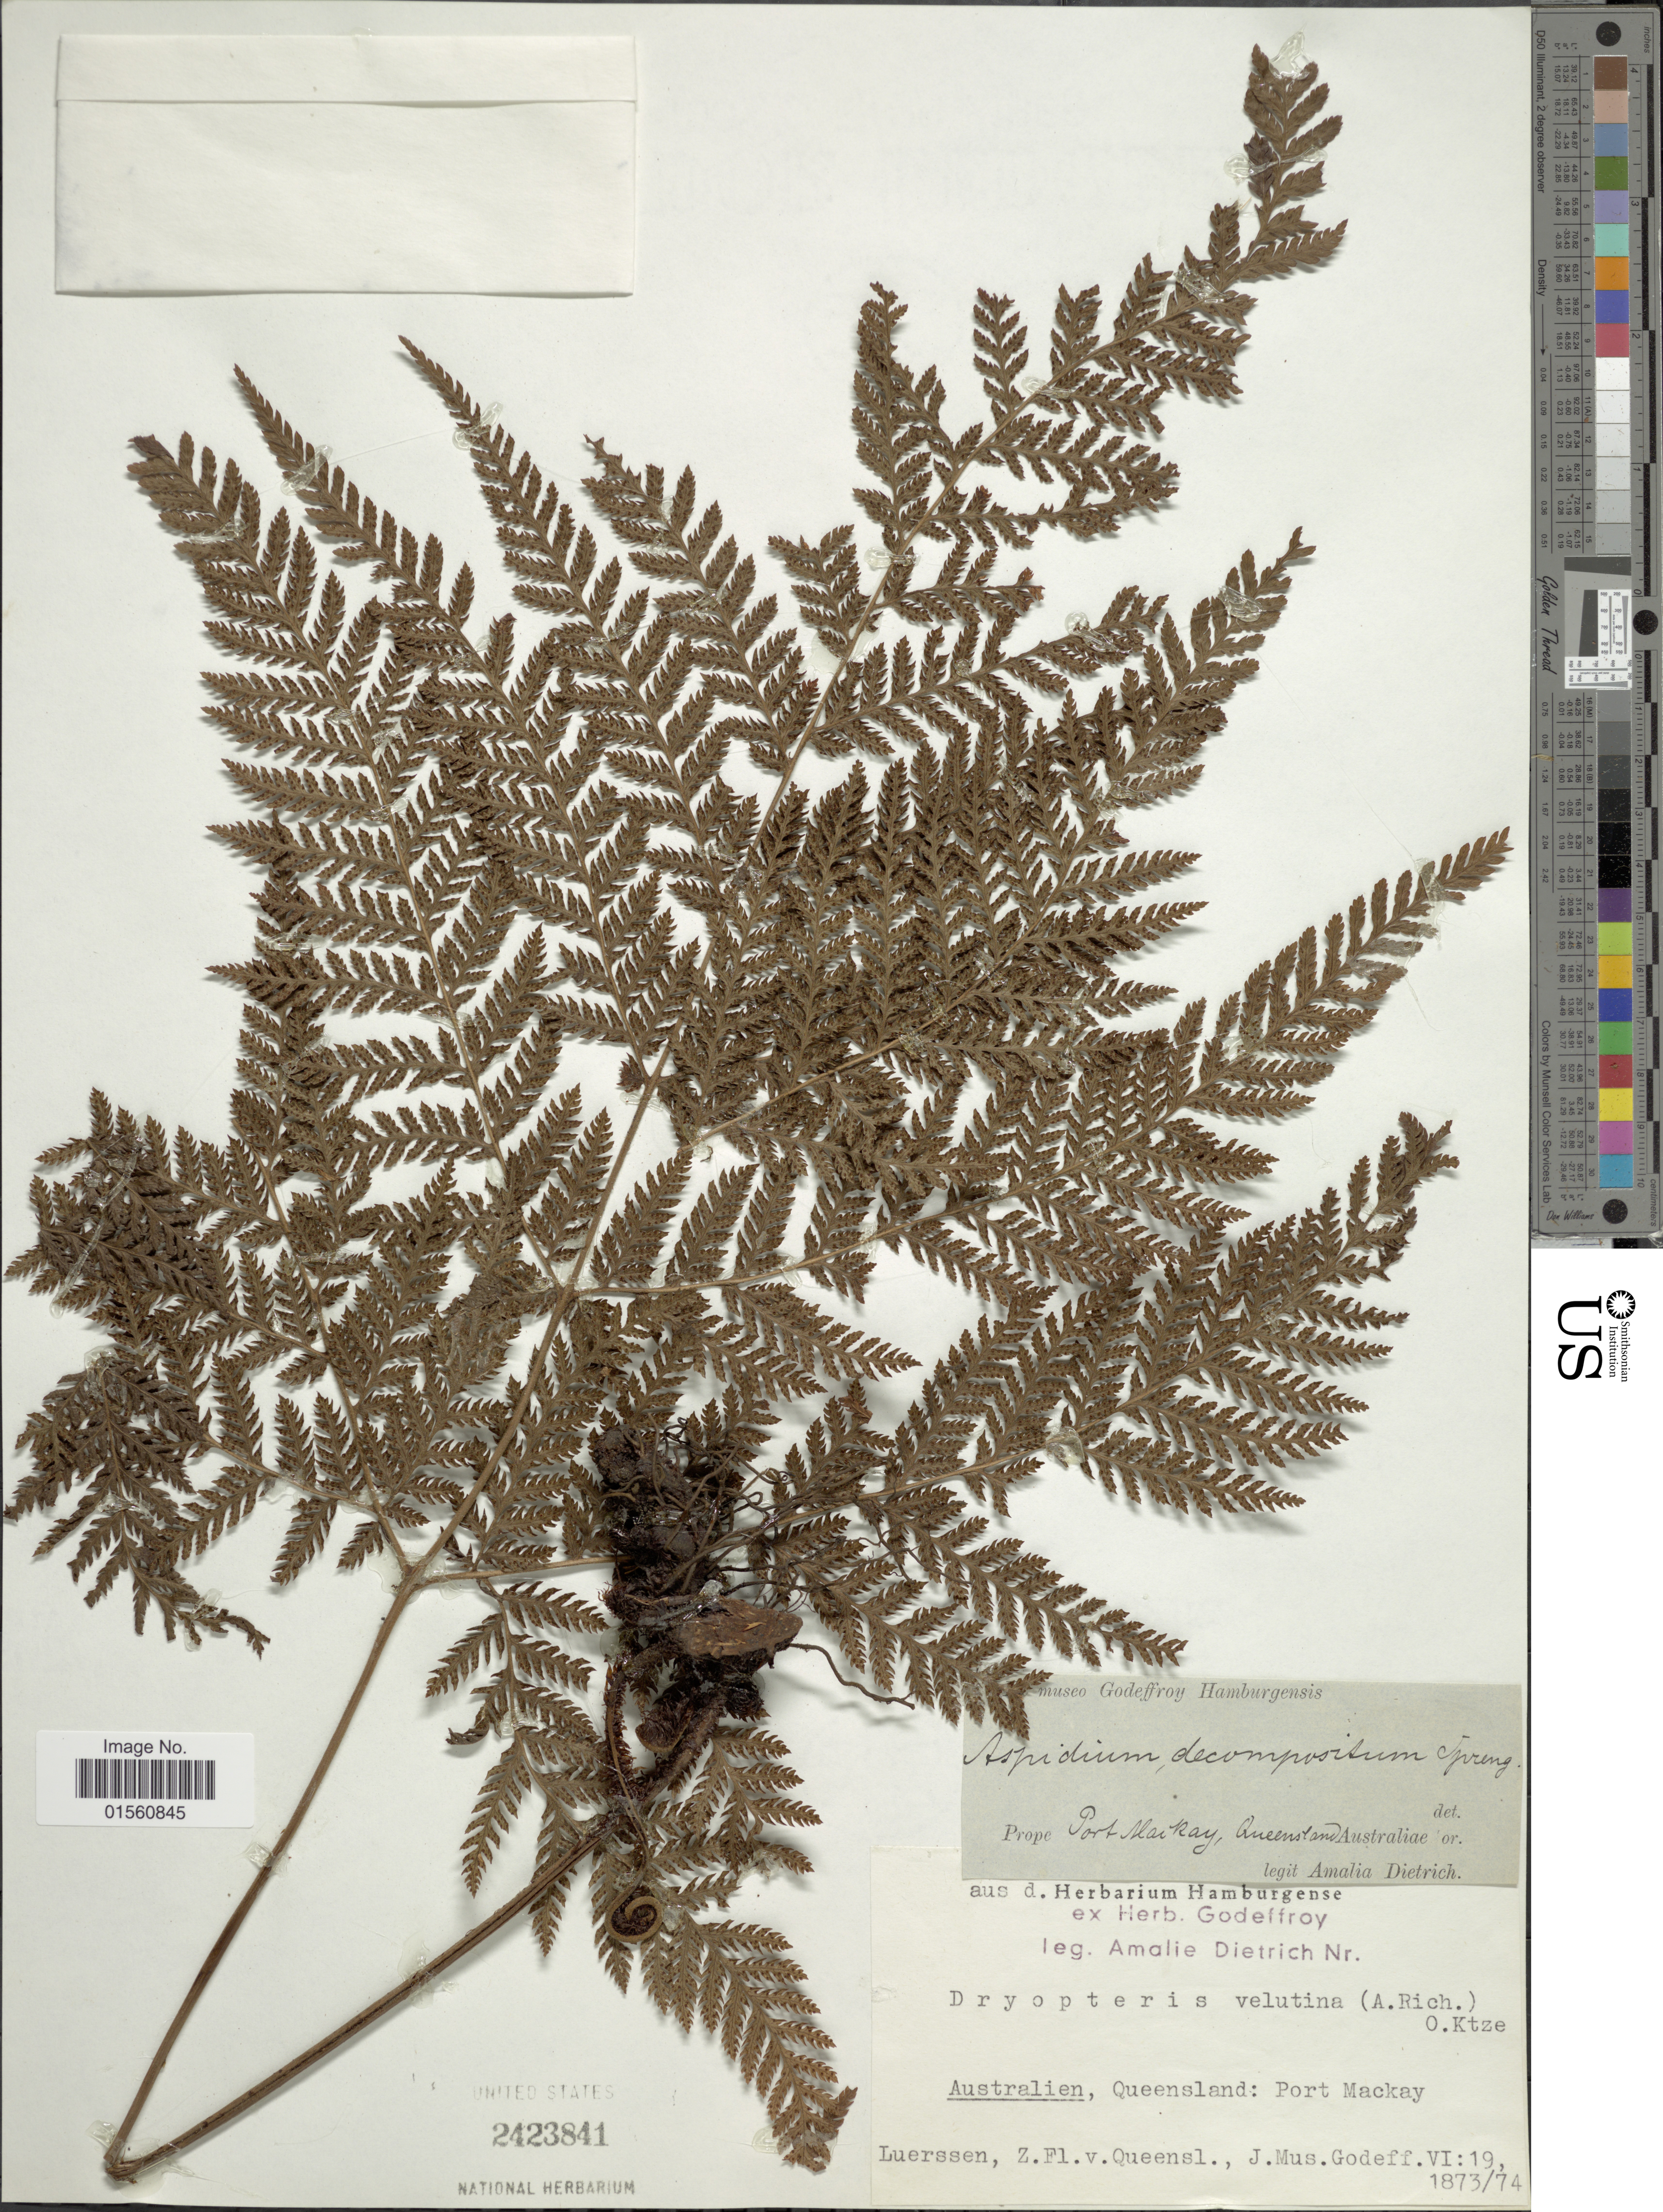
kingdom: Plantae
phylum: Tracheophyta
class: Polypodiopsida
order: Polypodiales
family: Dryopteridaceae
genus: Lastreopsis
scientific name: Lastreopsis decomposita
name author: (R. Br.) Tindale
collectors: A. Dietrich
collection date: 1873-06-19/1874-06-19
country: Australia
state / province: Queensland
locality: Prope Port Mackay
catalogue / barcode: US 2423841